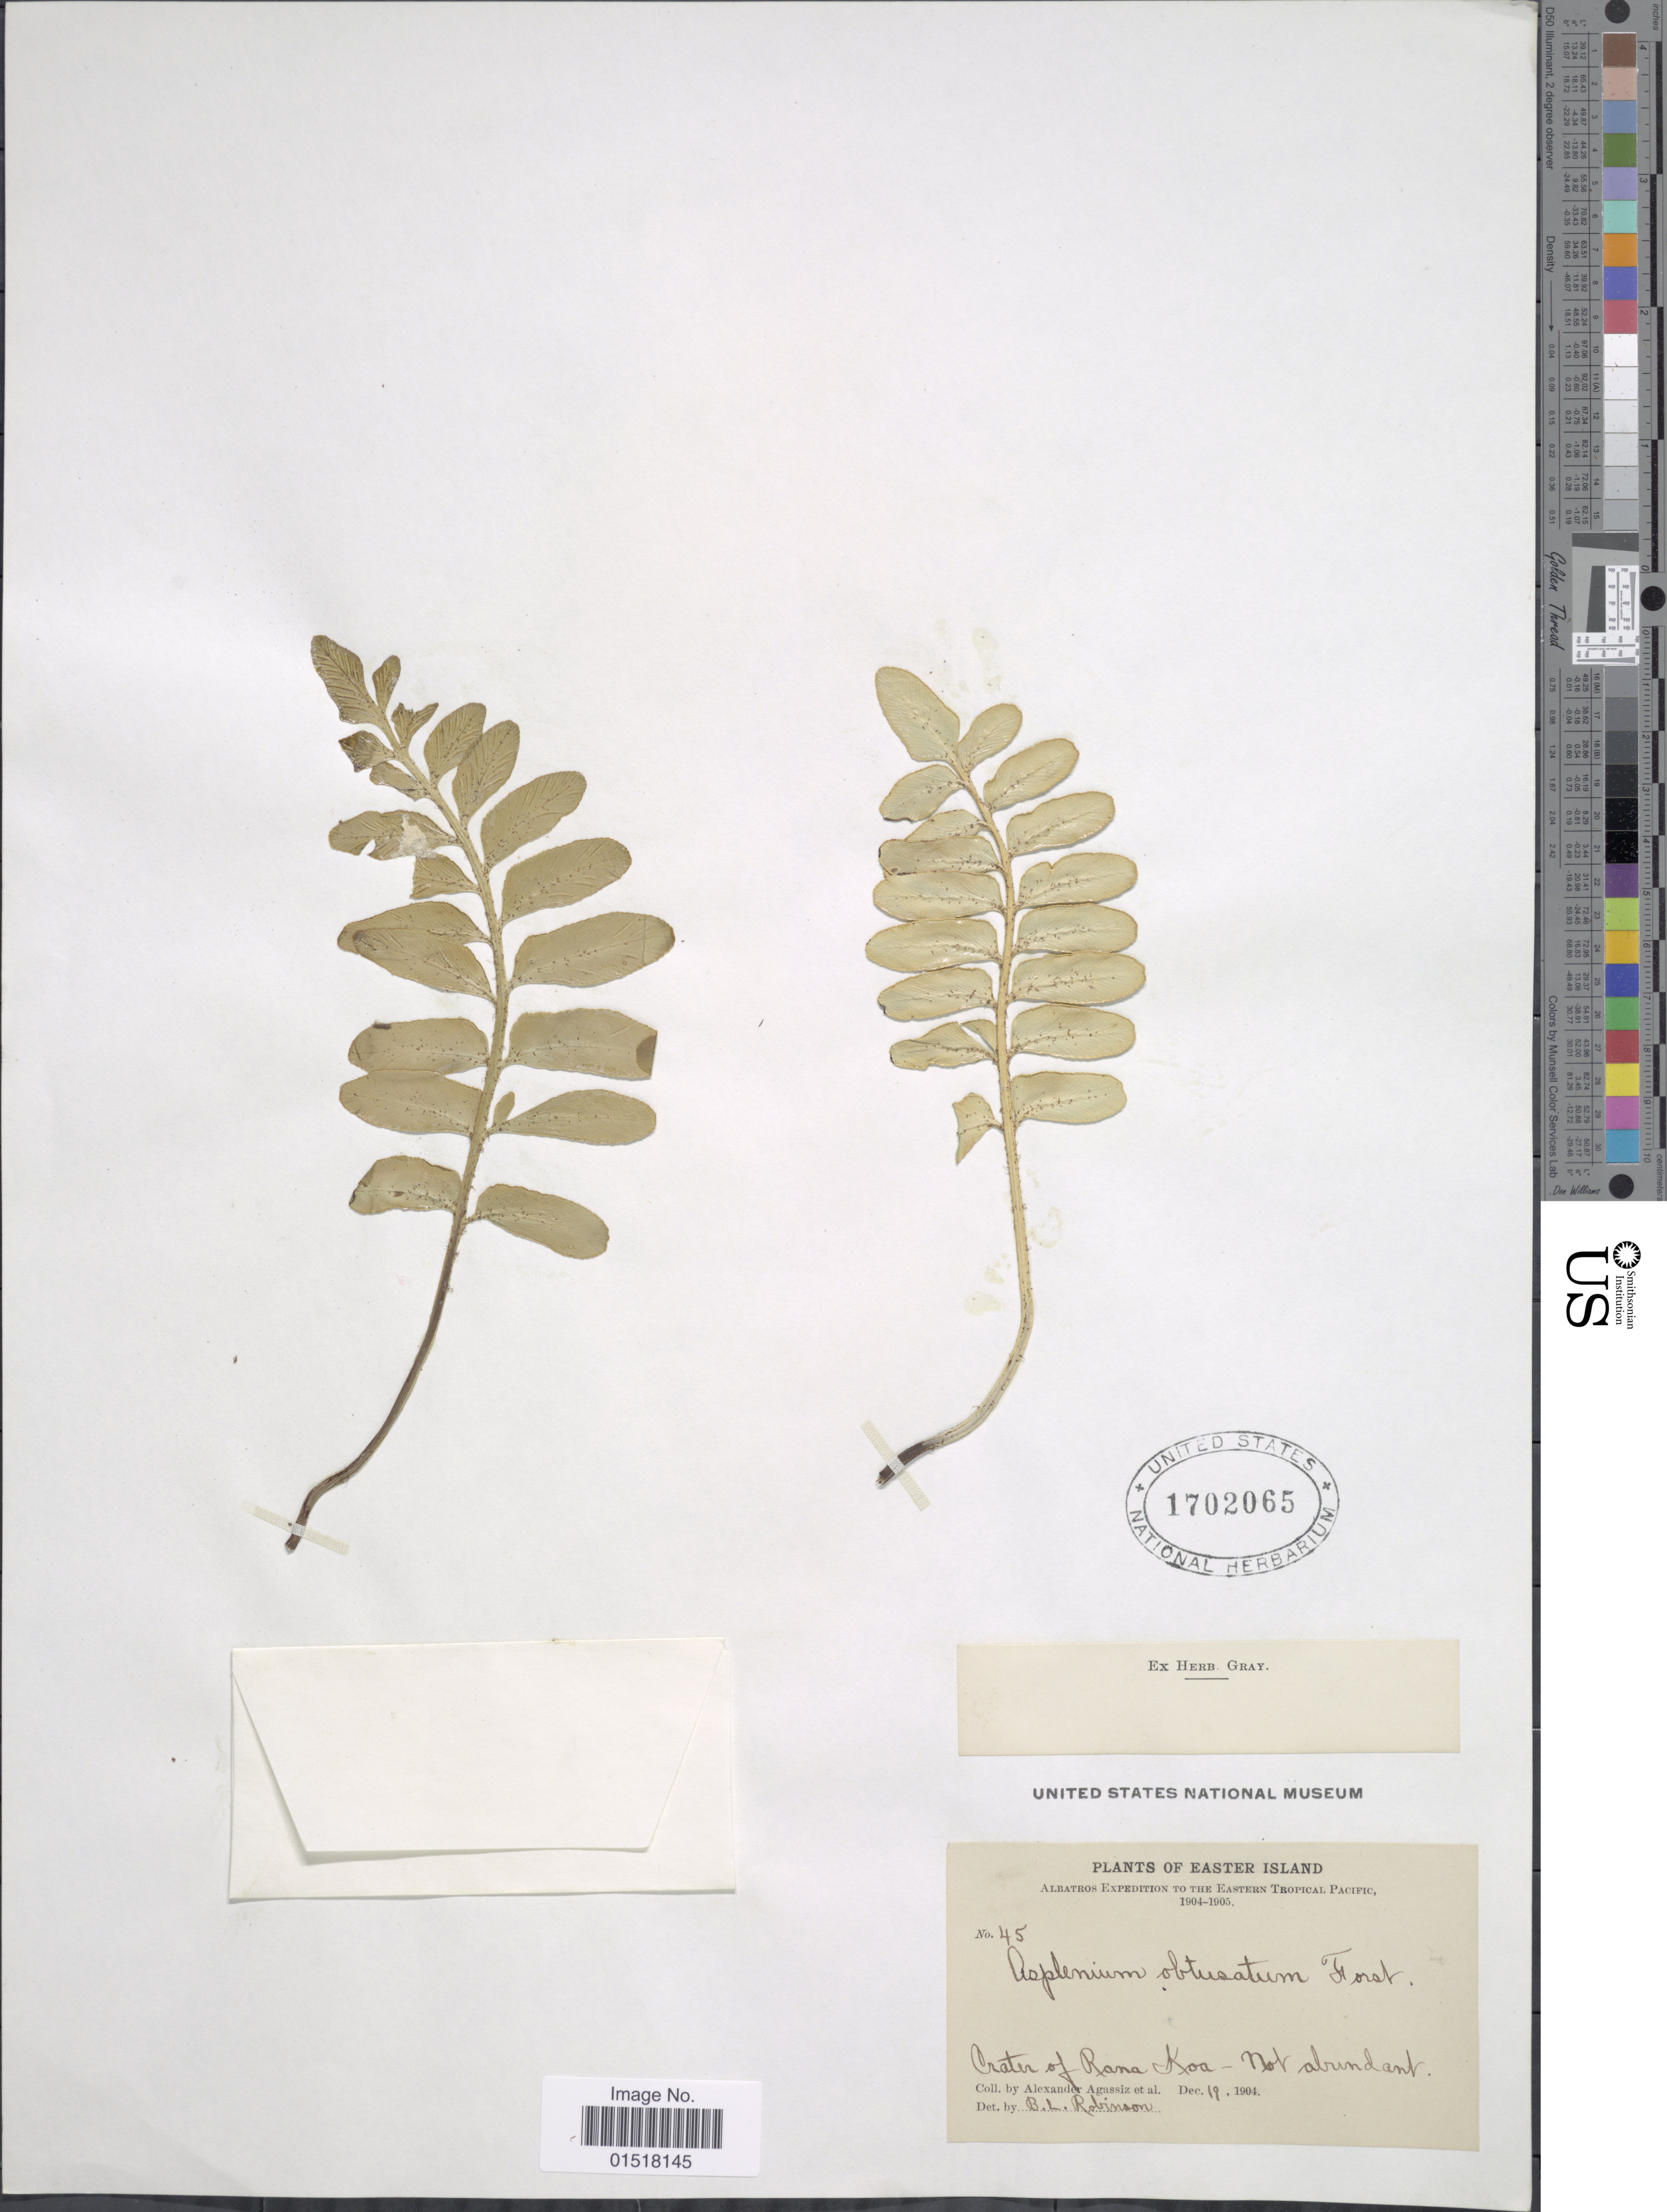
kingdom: Plantae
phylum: Tracheophyta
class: Polypodiopsida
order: Polypodiales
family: Aspleniaceae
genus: Asplenium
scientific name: Asplenium obtusatum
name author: G. Forst.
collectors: A. E. Agassiz & et al.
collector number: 45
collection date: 1904-12-19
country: Chile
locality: Easter Island. Crater of Rana Koa.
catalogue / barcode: US 1702065